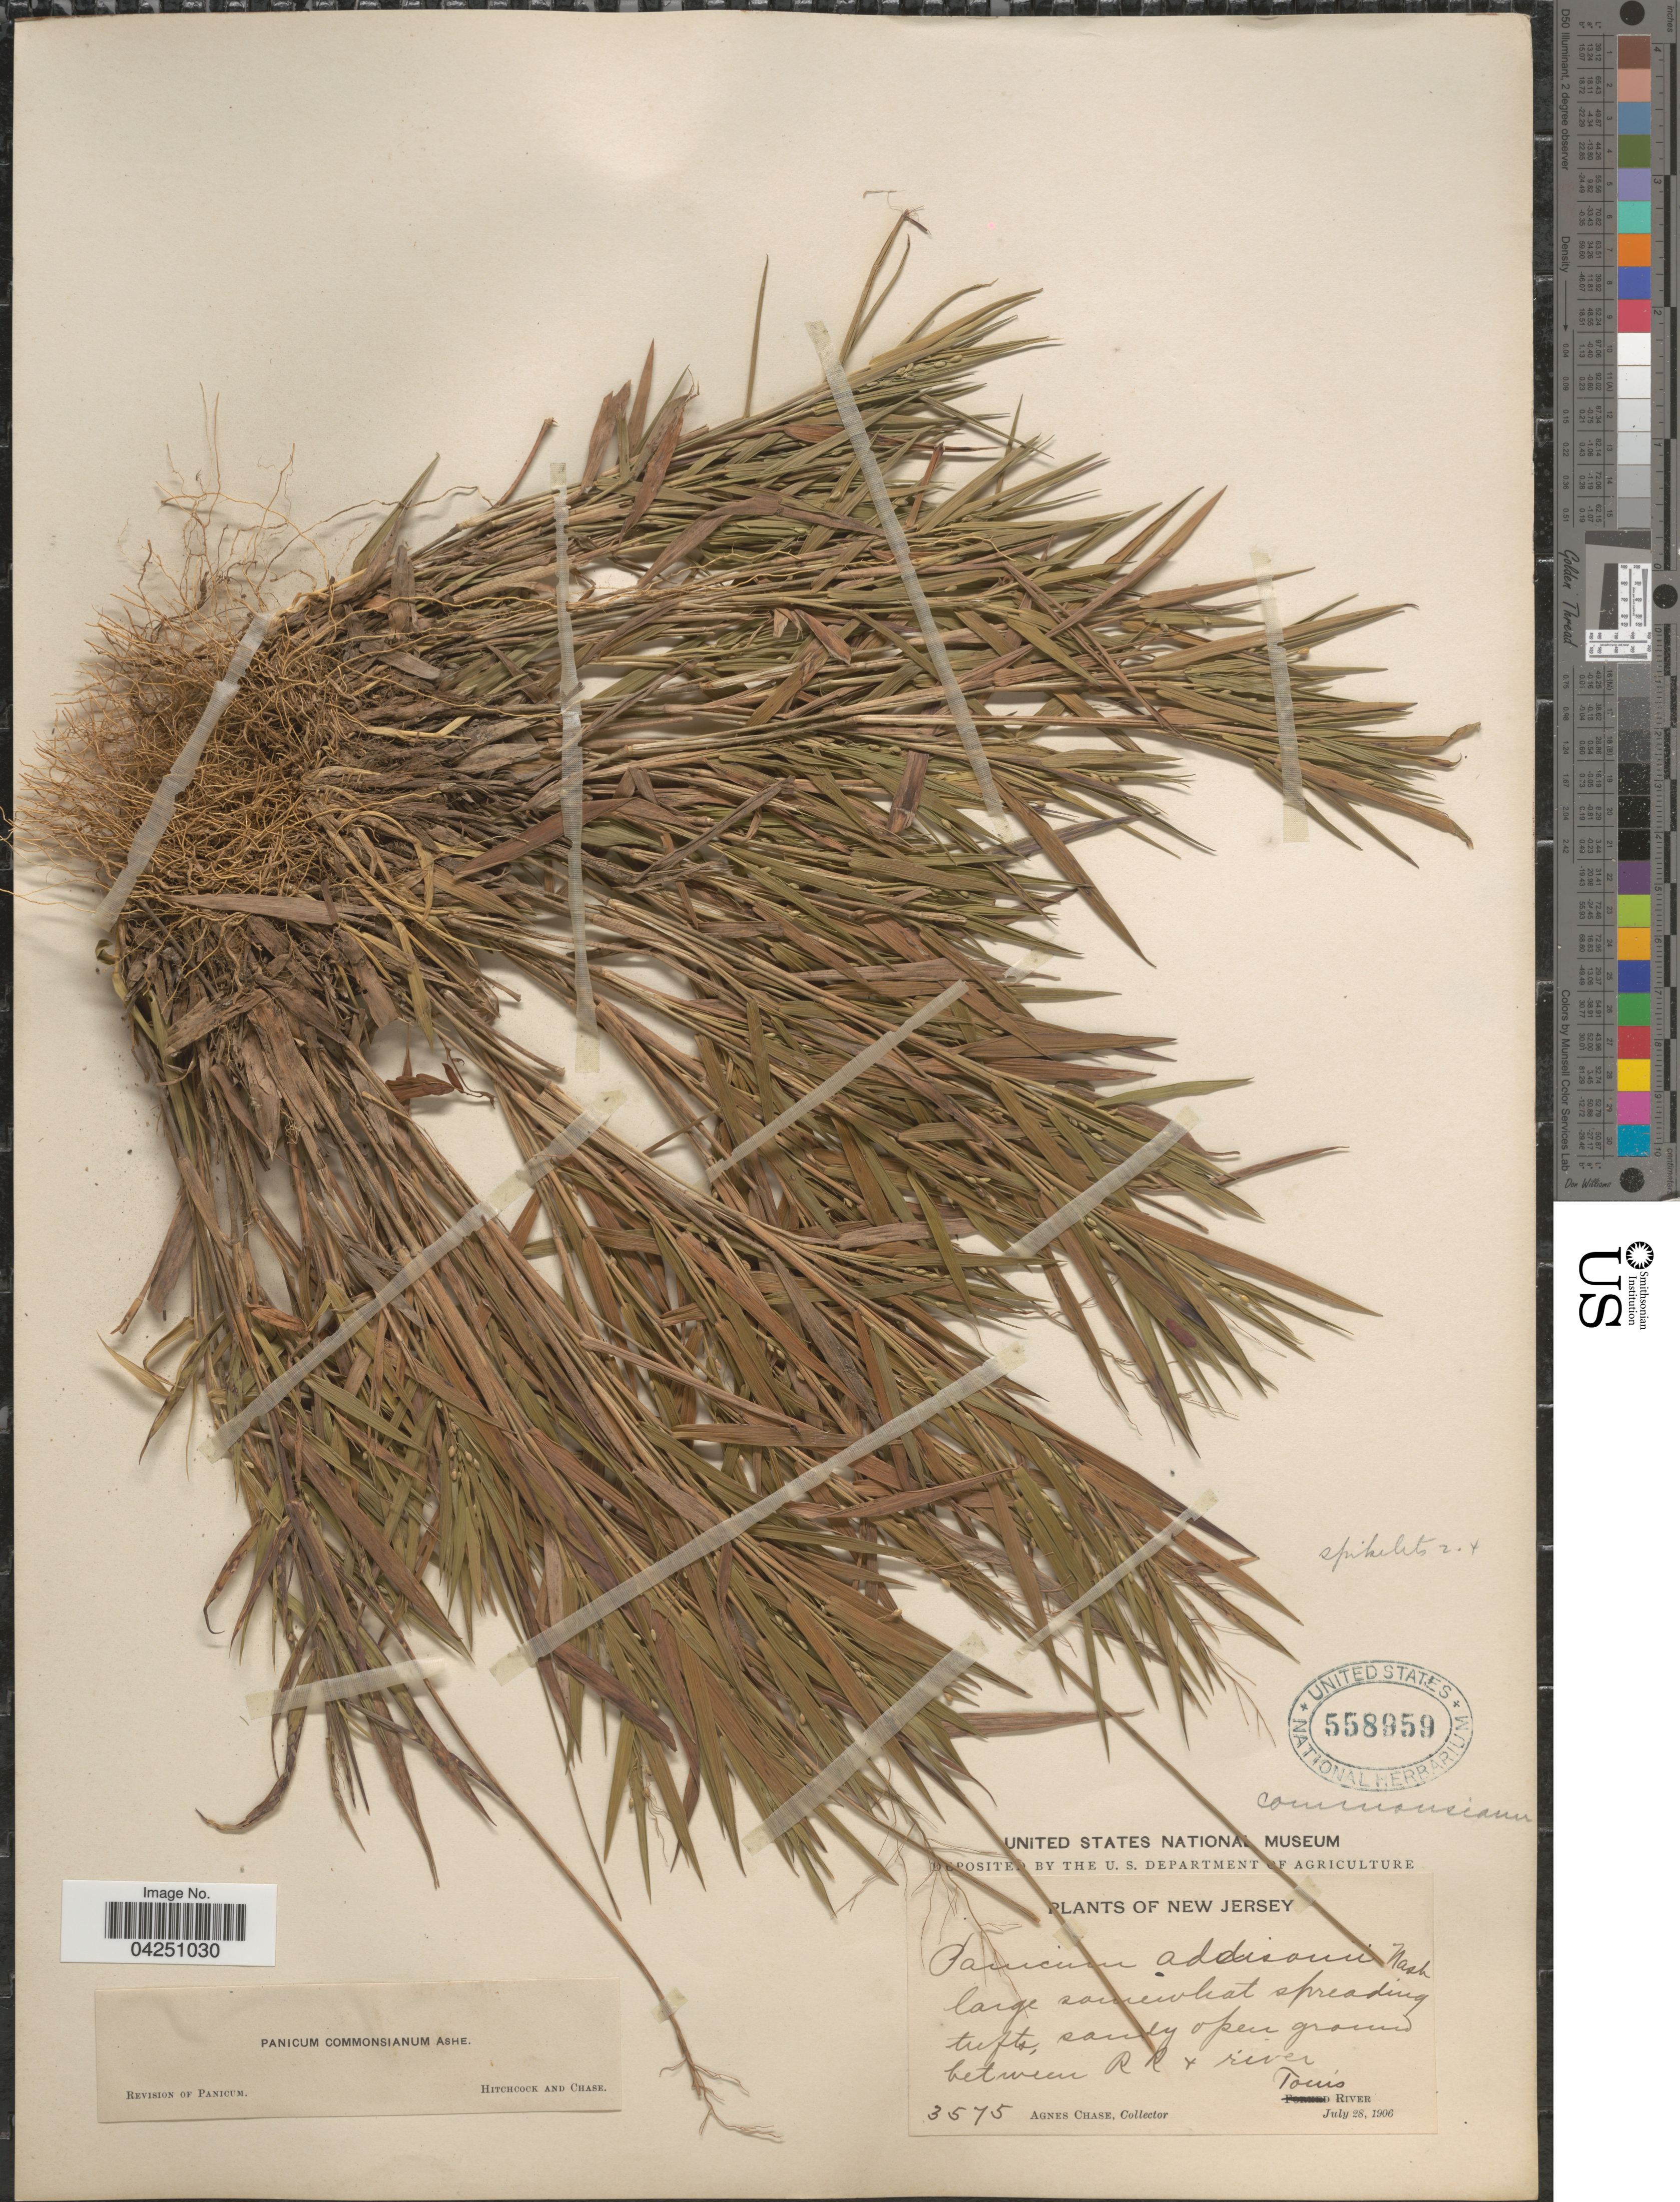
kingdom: Plantae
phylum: Tracheophyta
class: Liliopsida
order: Poales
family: Poaceae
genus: Dichanthelium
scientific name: Dichanthelium acuminatum var. acuminatum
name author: (Sw.) Gould & C.A. Clark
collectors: A. Chase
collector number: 3575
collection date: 1906-07-28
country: United States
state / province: New Jersey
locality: Sandy open ground between RR + river. Tom's River.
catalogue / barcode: US 558959